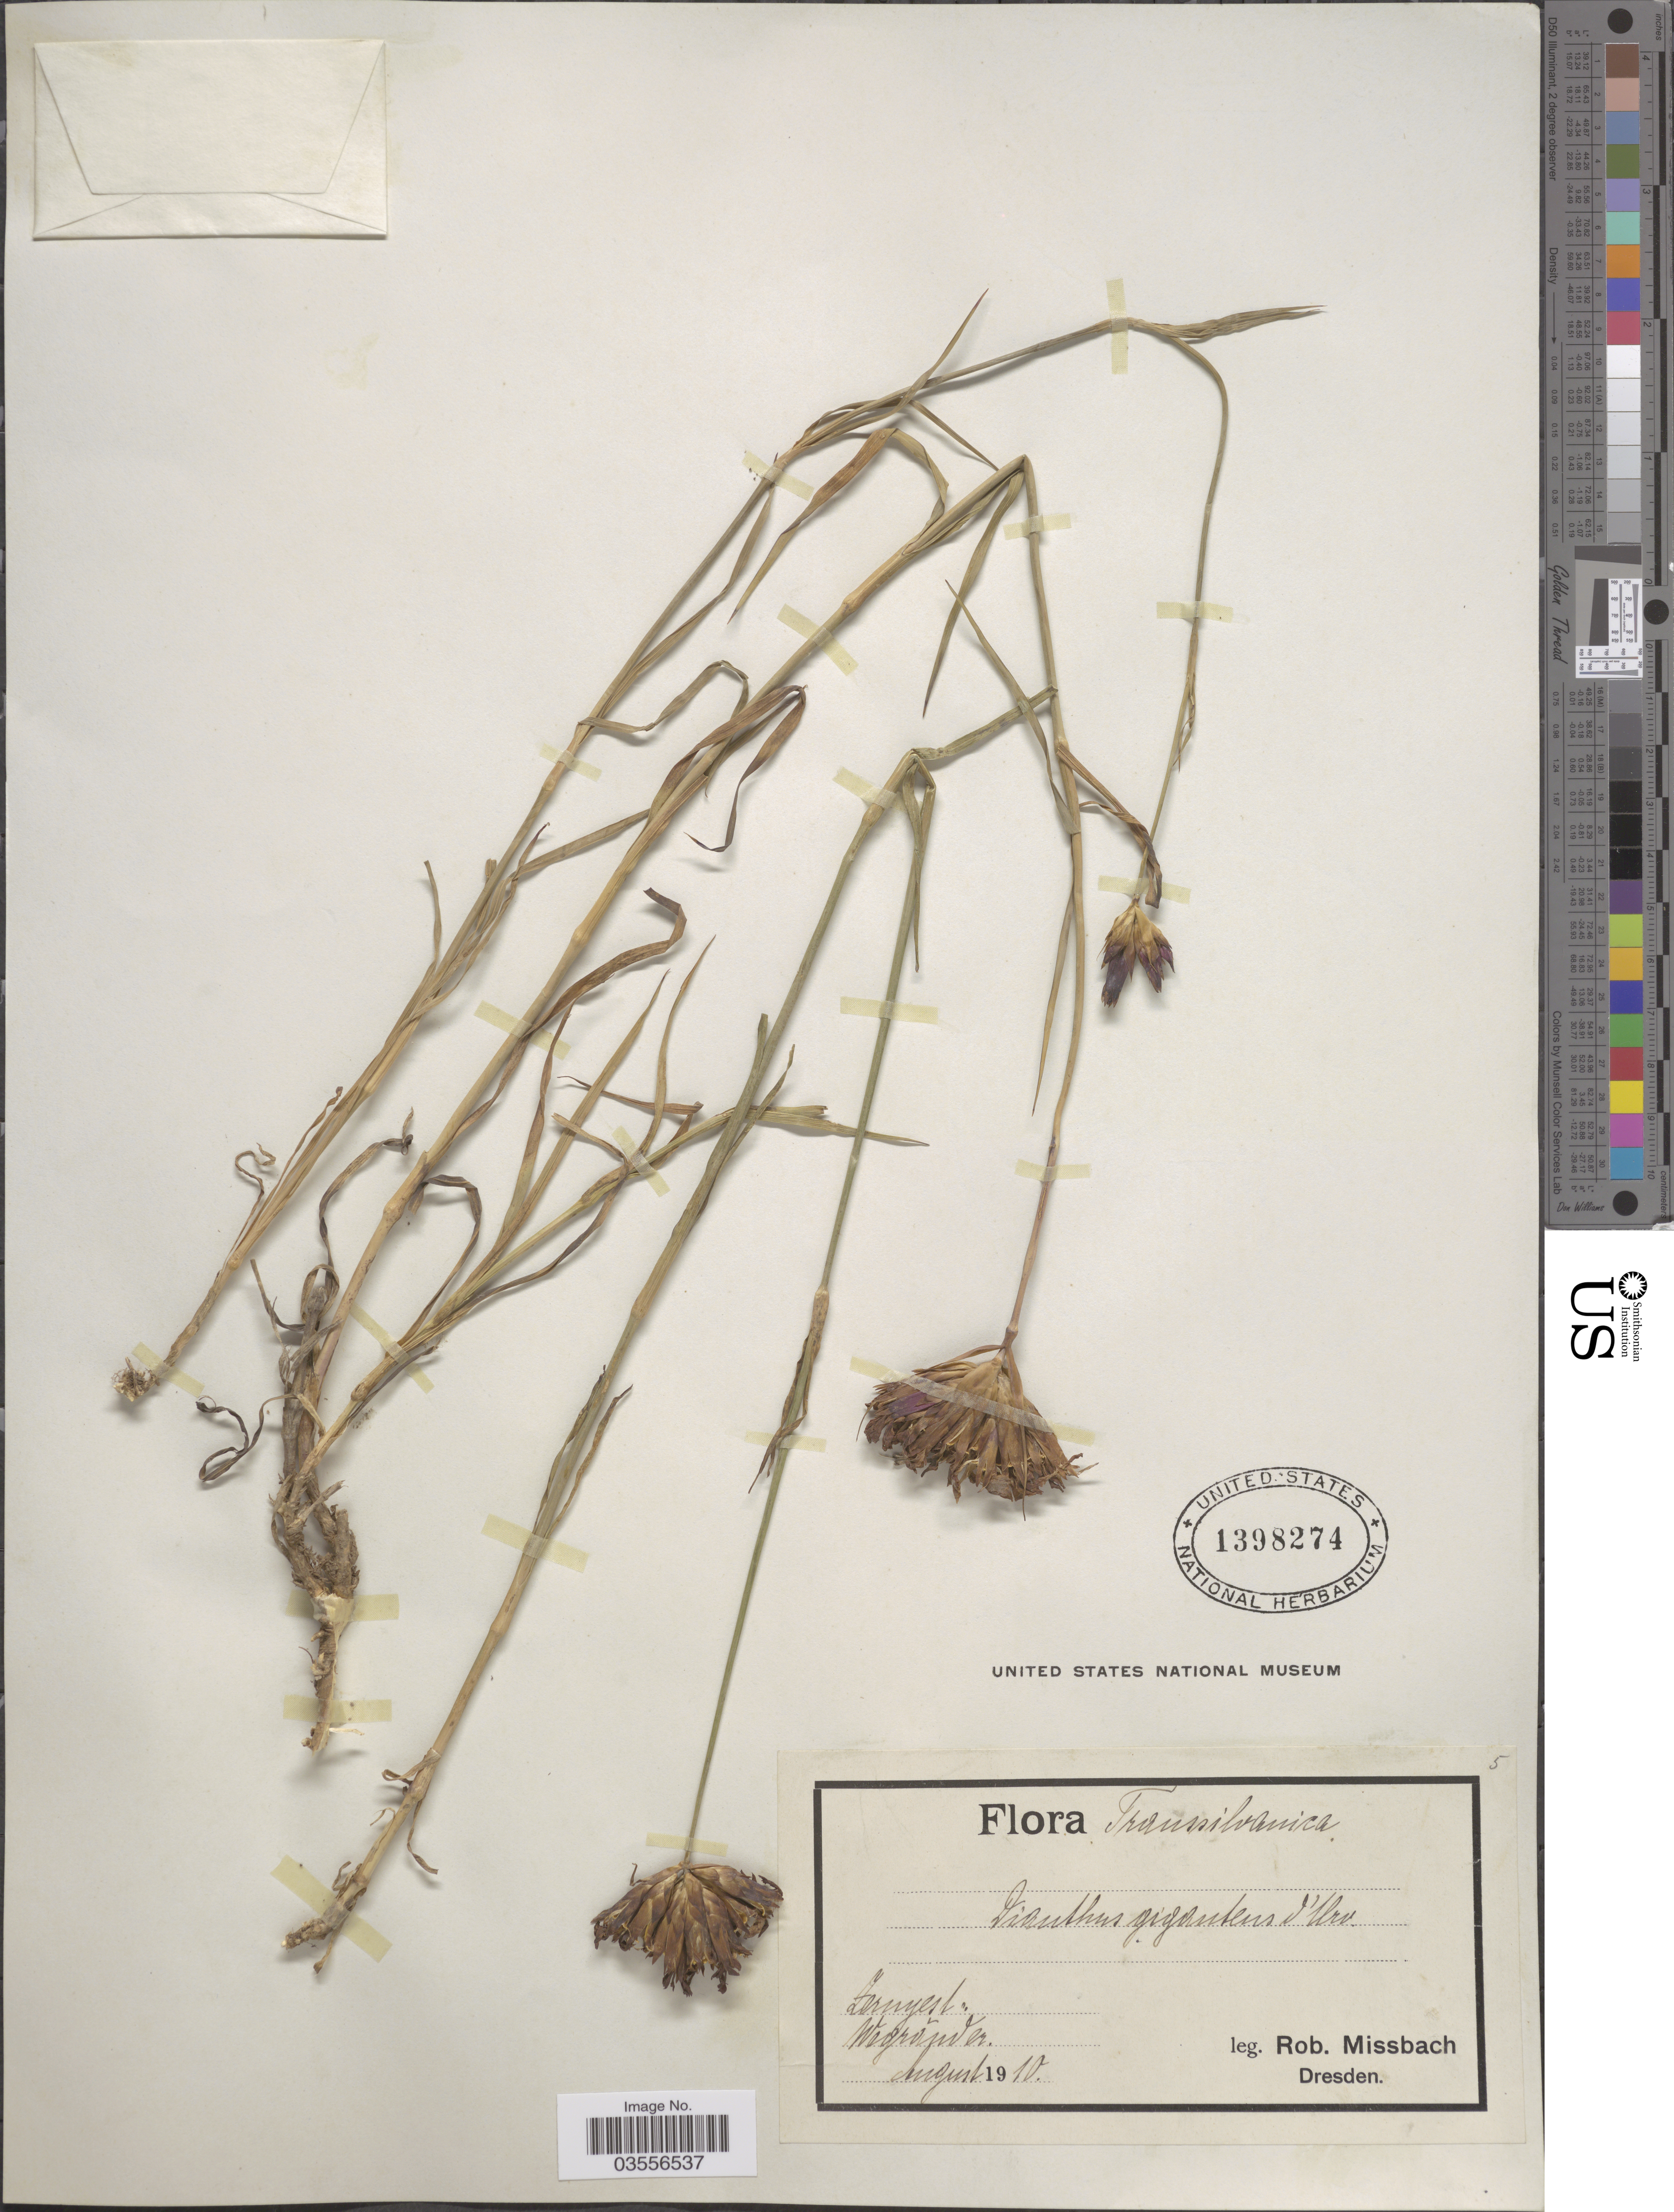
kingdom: Plantae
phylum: Tracheophyta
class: Magnoliopsida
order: Caryophyllales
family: Caryophyllaceae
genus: Dianthus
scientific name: Dianthus giganteus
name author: d'Urv.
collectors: R. Missbach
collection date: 1910-08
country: Romania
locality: Transsilvanica. Zernyest [interpreted]. Wegraunder.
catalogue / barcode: US 1398274